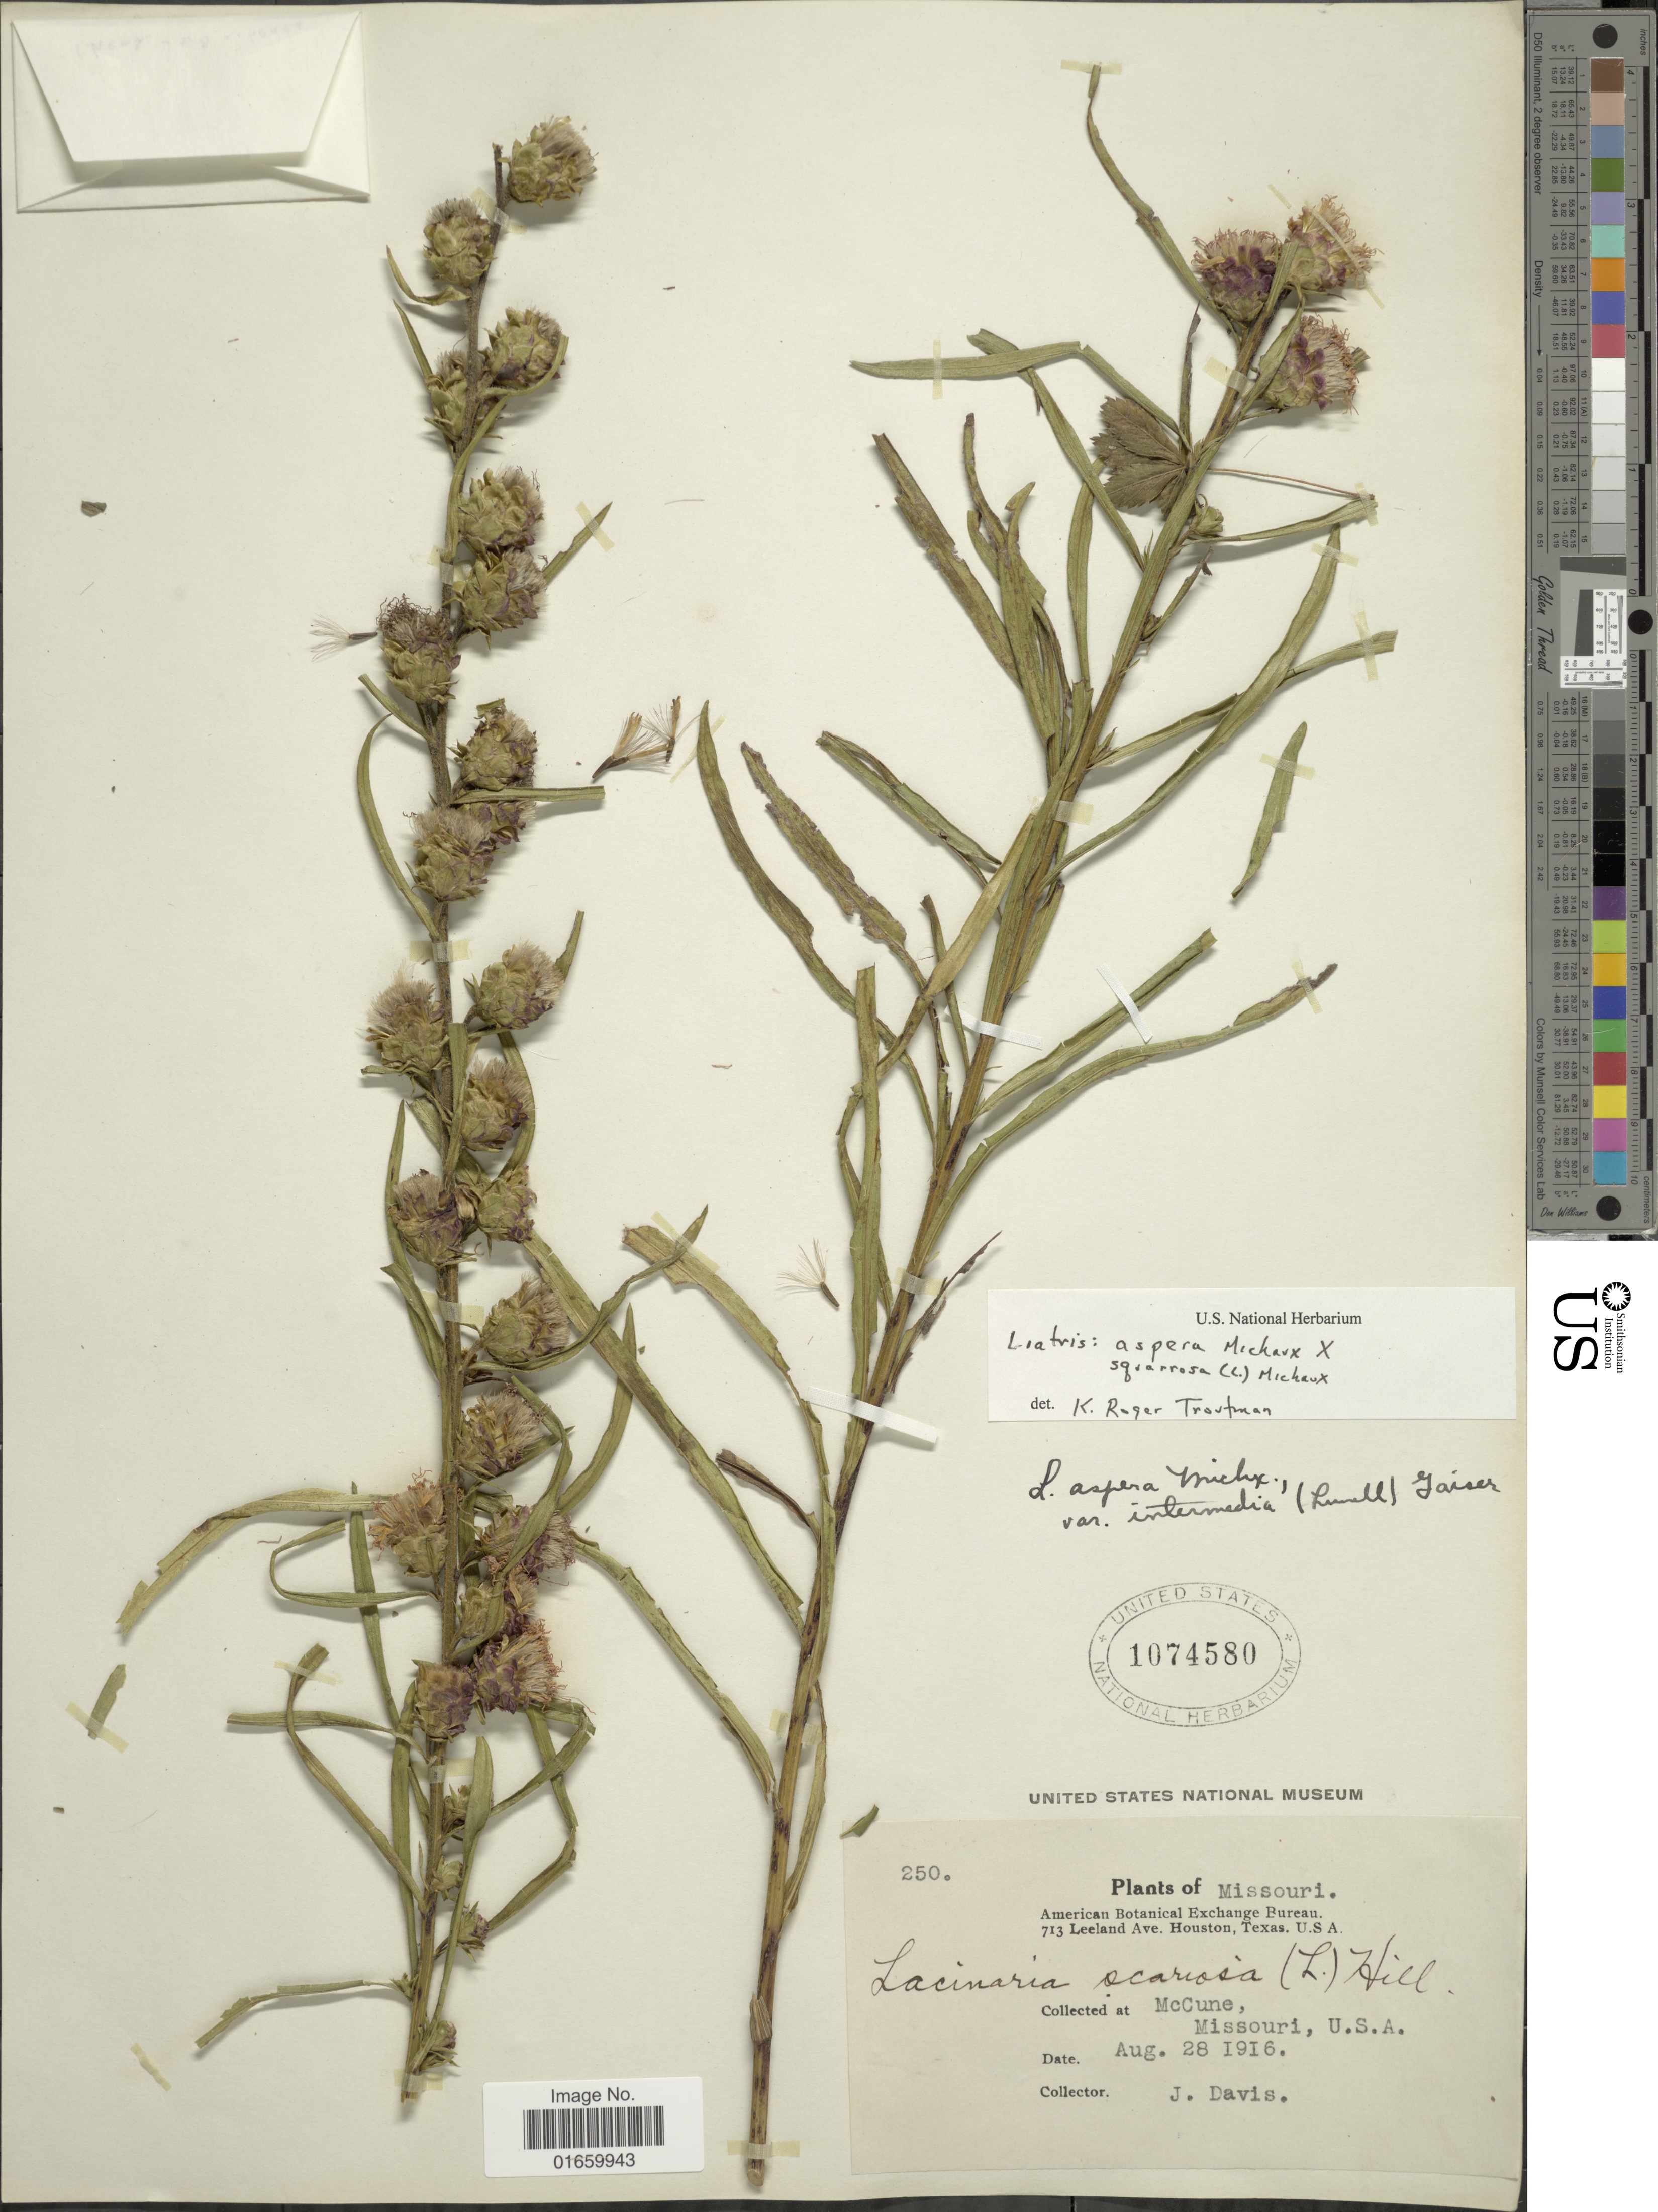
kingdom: Plantae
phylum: Tracheophyta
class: Magnoliopsida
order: Asterales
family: Asteraceae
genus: Liatris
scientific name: Liatris sp.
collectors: J. Davis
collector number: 250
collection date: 1916-08-28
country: United States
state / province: Missouri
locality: McCune, Missouri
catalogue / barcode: US 1074580